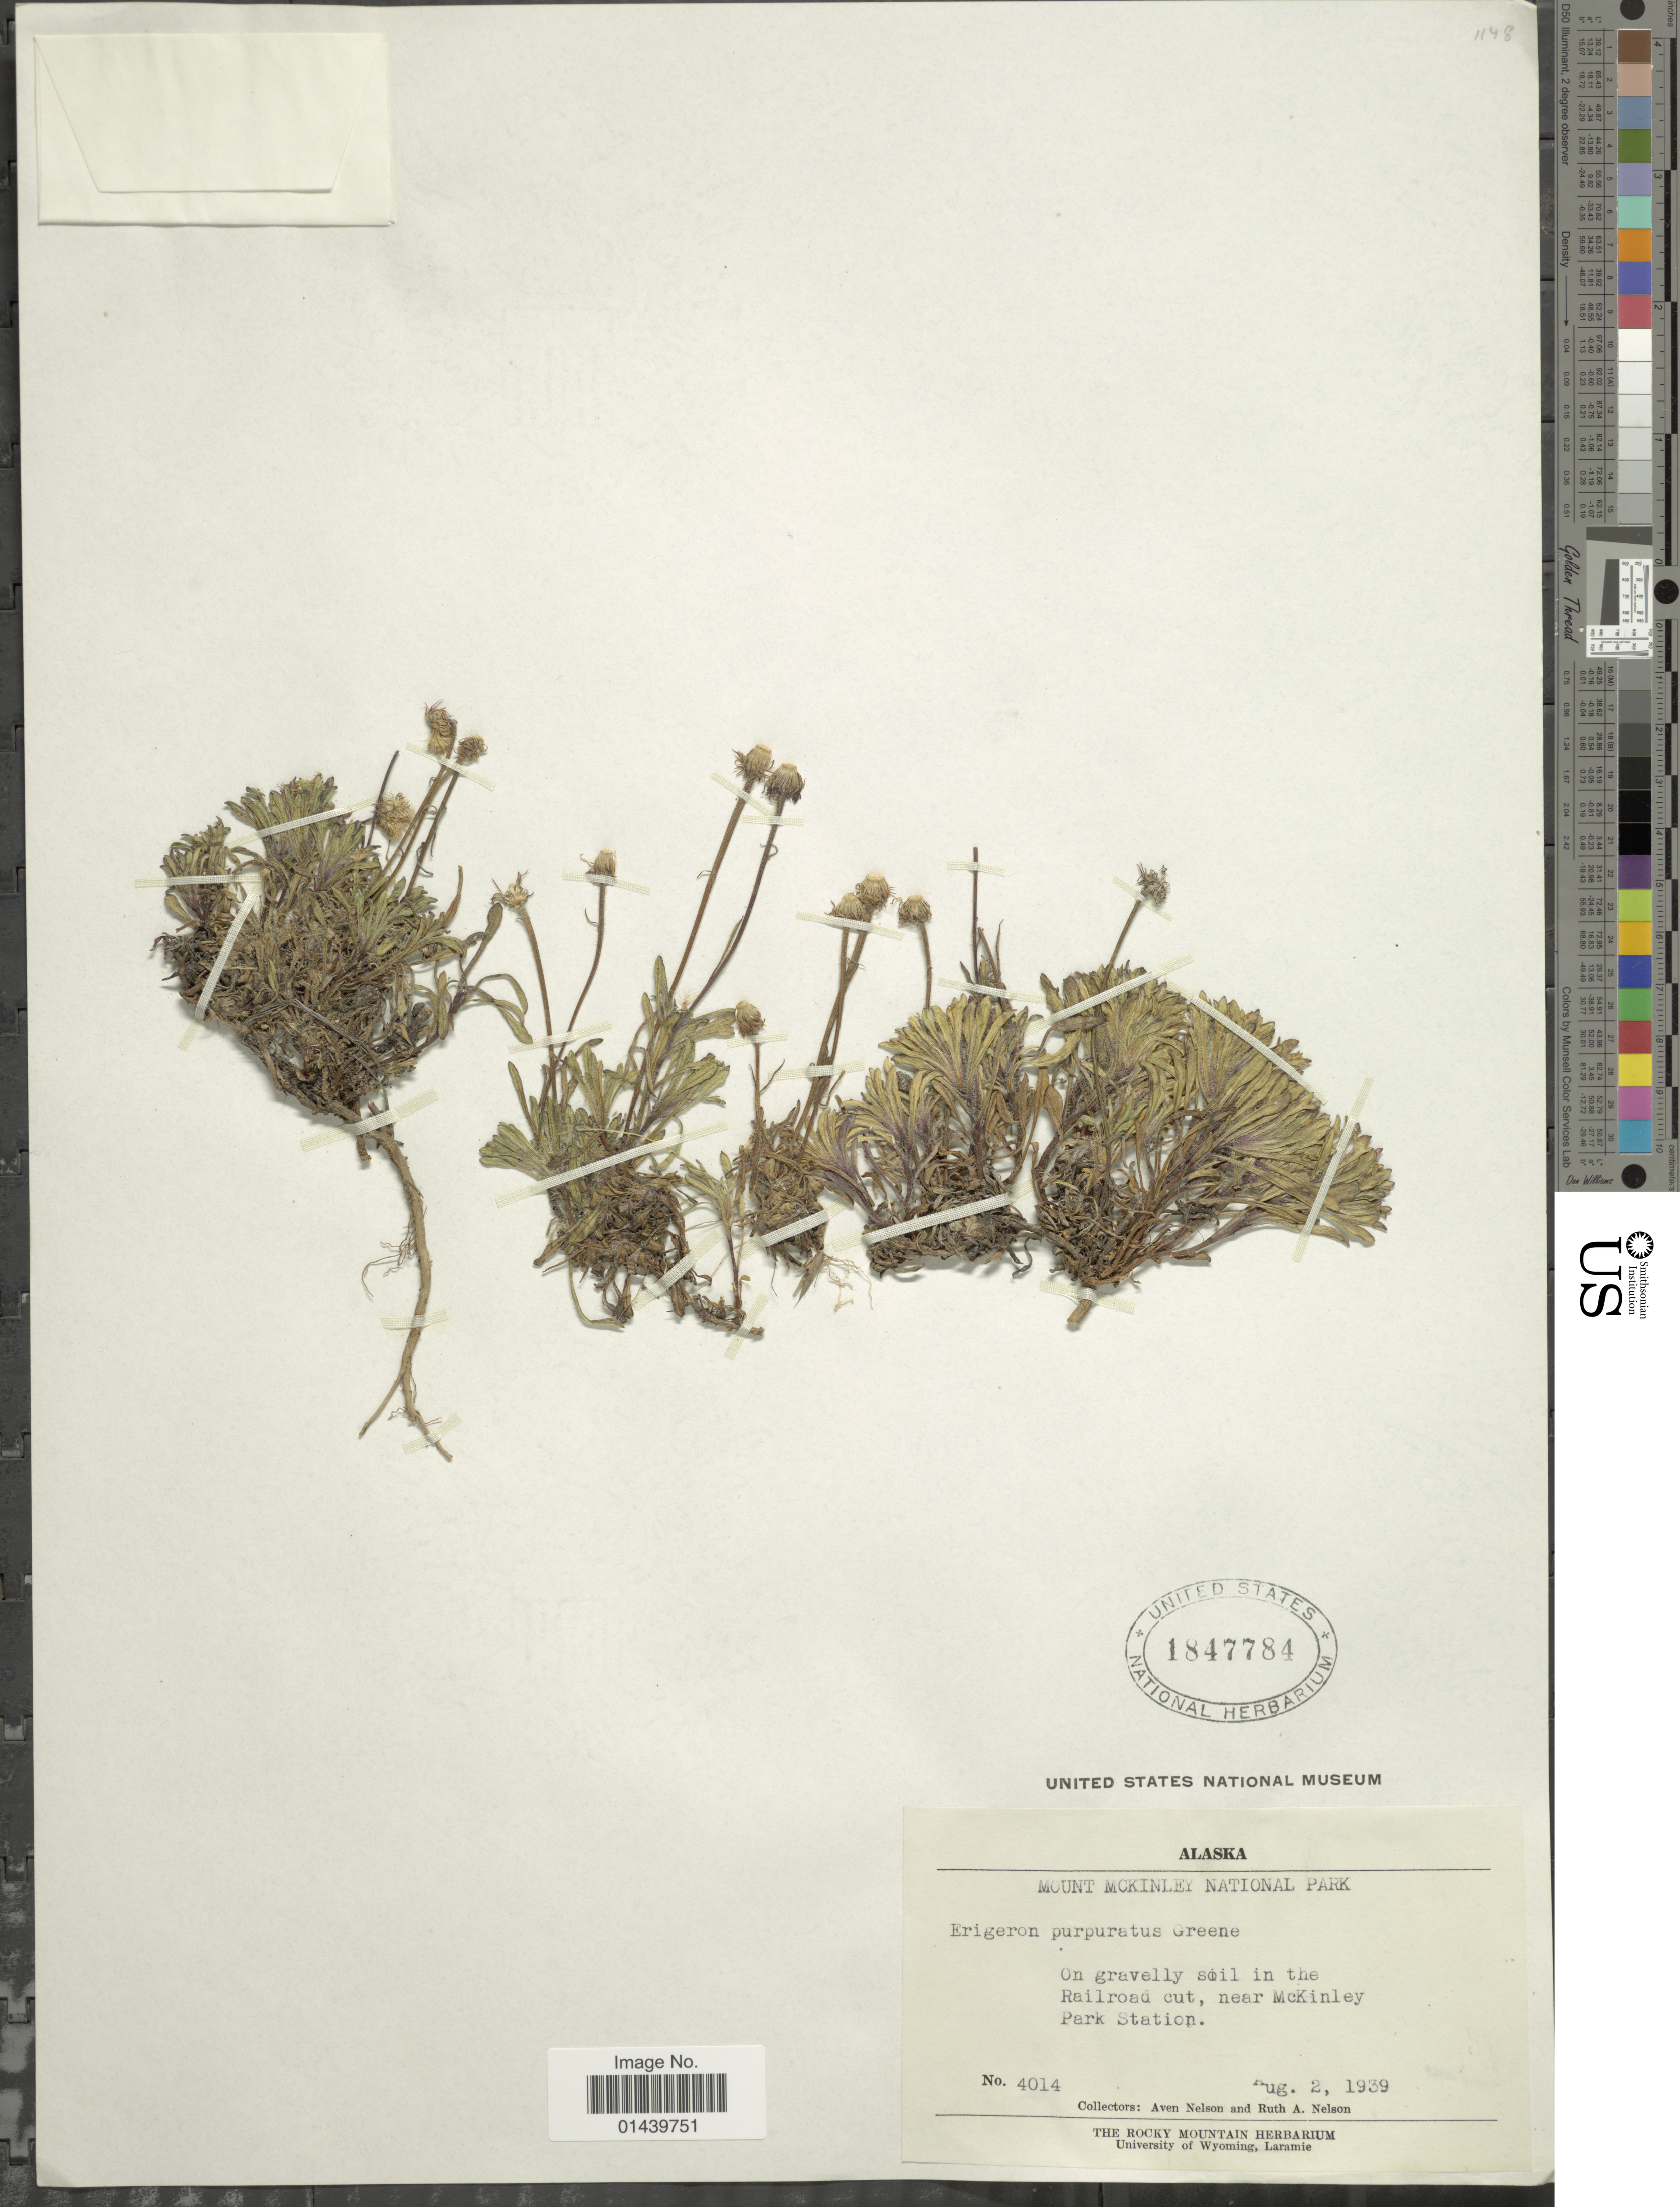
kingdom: Plantae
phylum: Tracheophyta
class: Magnoliopsida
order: Asterales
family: Asteraceae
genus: Erigeron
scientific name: Erigeron purpuratus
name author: Greene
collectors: A. Nelson & R. A. Nelson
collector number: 4014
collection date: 1939-08-02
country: United States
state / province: Alaska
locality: On gravelly soil in the Railroad cut, near McKinley Park Station.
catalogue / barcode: US 1847784